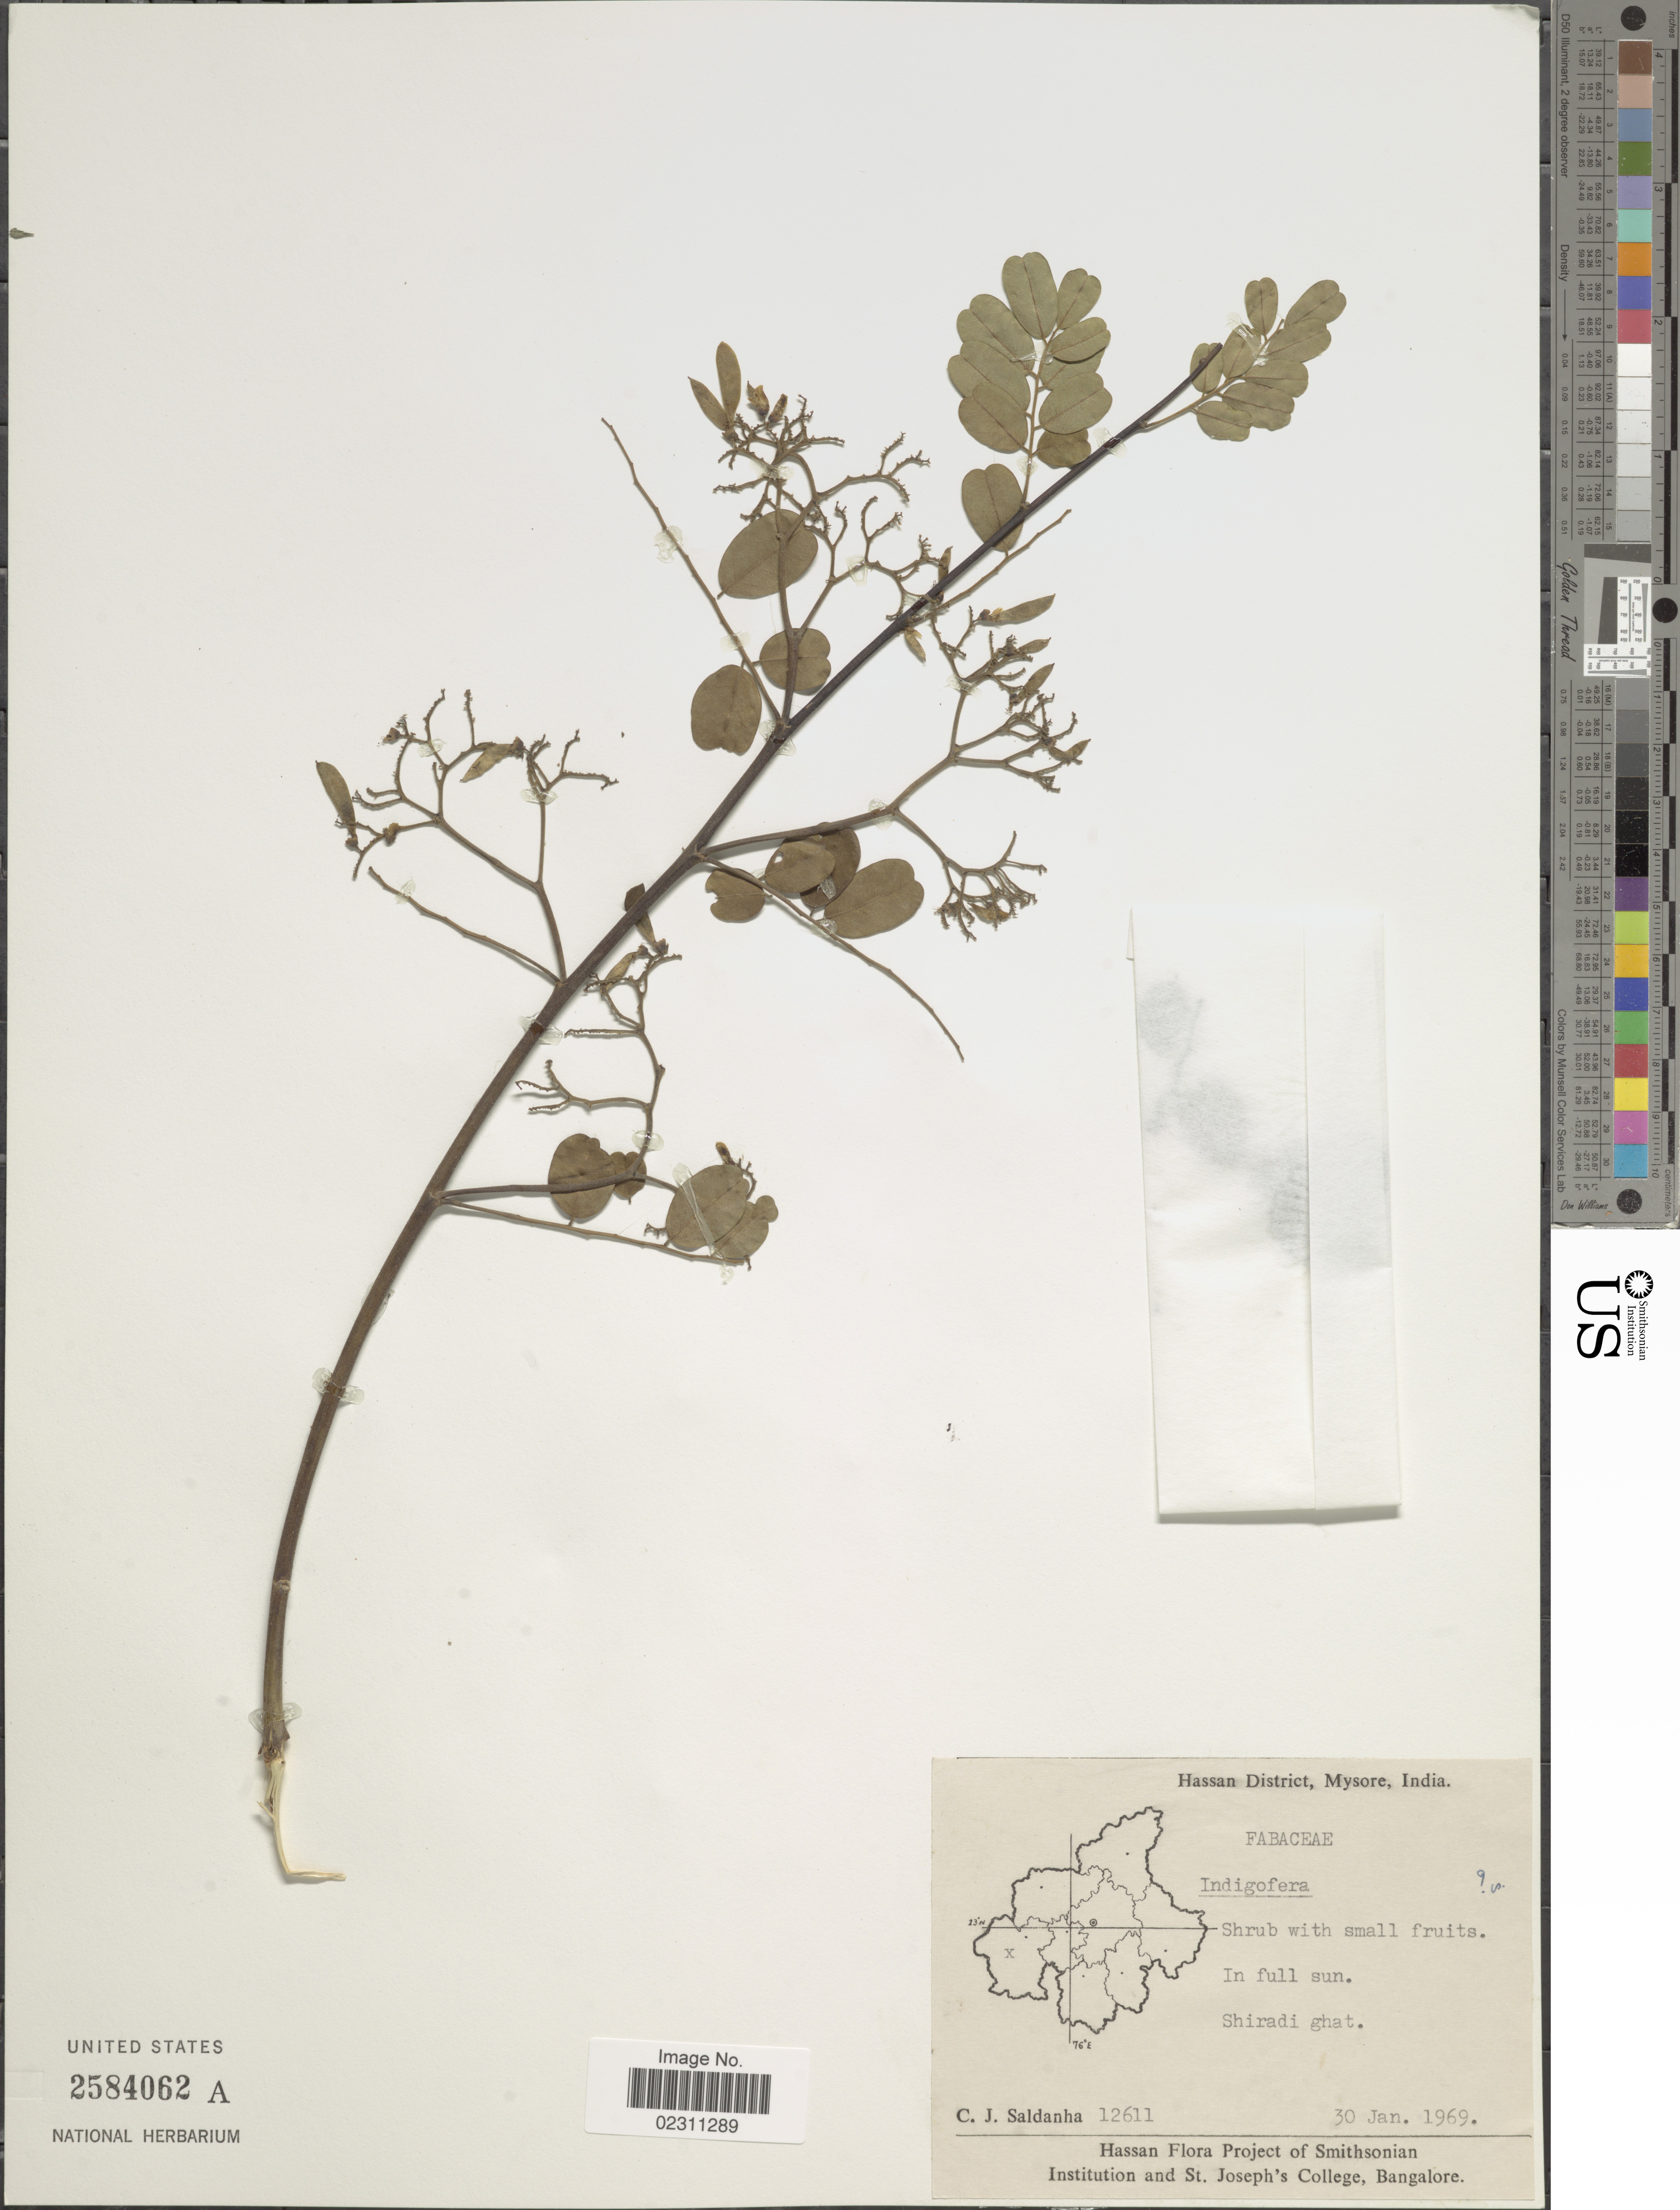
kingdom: Plantae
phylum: Tracheophyta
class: Magnoliopsida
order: Fabales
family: Fabaceae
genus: Indigofera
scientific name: Indigofera sp.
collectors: C. J. Saldanha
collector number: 12611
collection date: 1969-01-30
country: India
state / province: Karnataka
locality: Hassan District, Mysore. Shiradi ghat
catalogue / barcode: US 2584062A